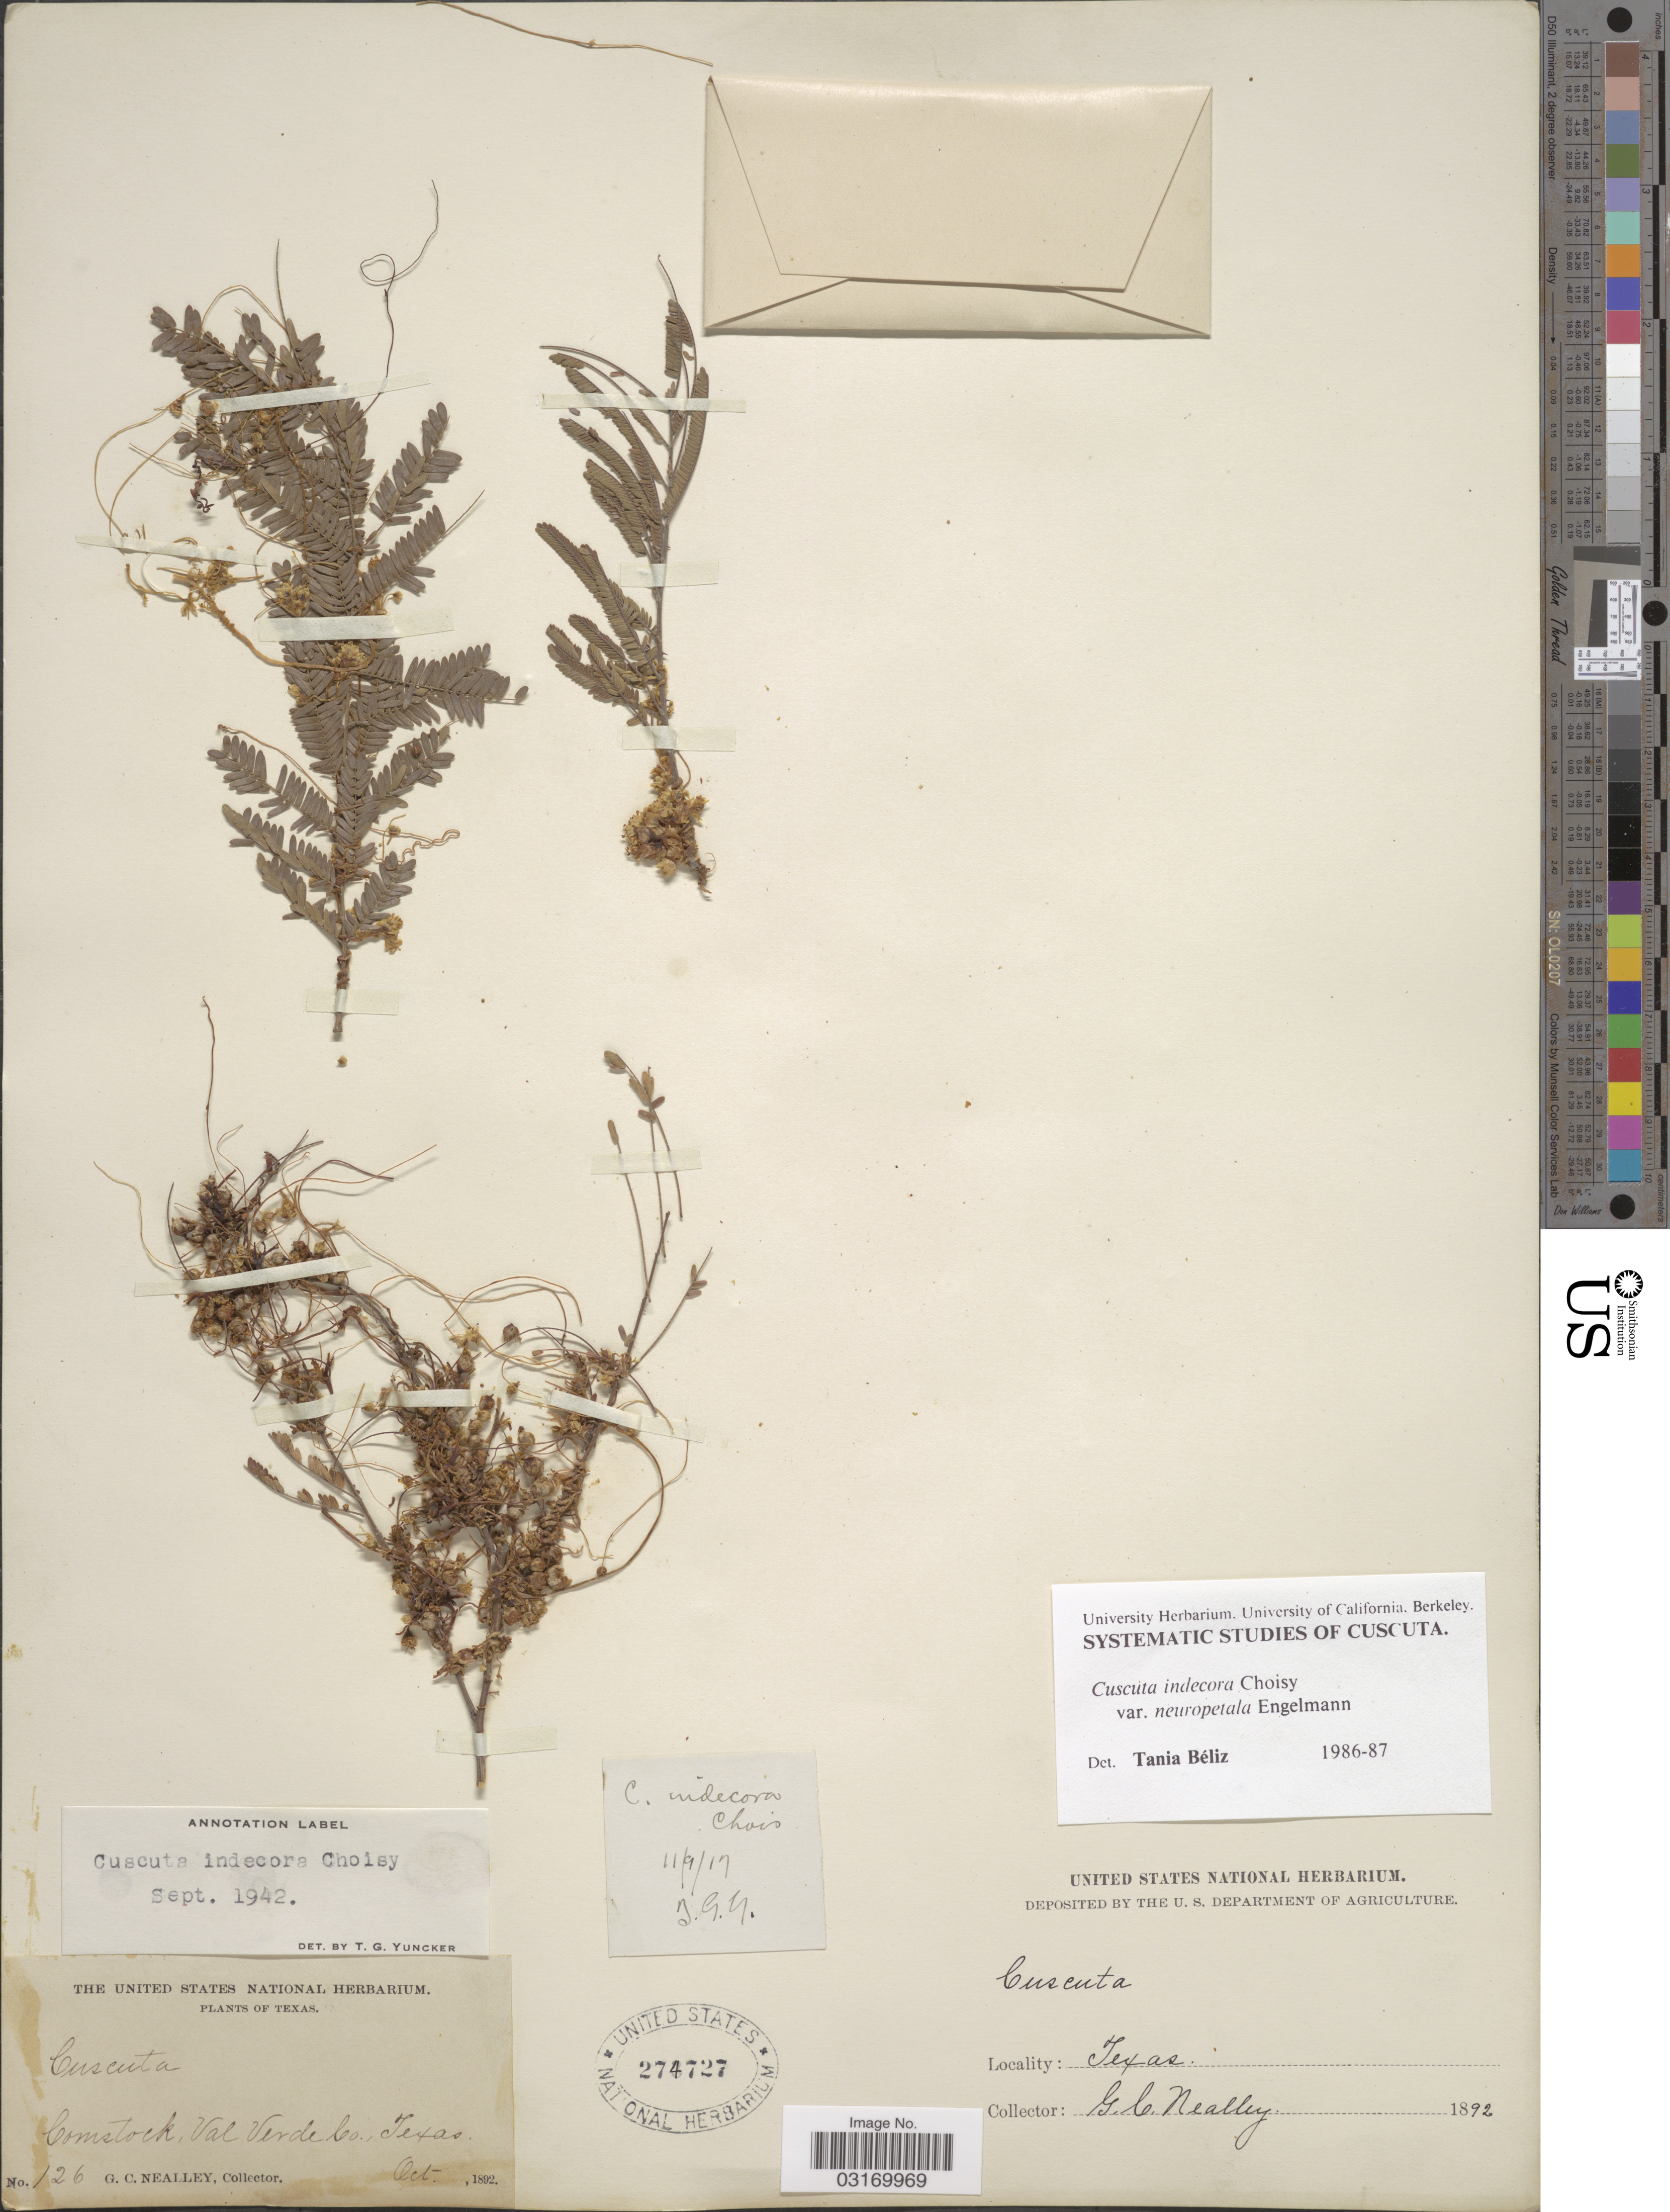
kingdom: Plantae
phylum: Tracheophyta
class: Magnoliopsida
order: Solanales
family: Convolvulaceae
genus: Cuscuta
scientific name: Cuscuta indecora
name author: Choisy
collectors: G. C. Nealley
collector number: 126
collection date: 1892-10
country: United States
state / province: Texas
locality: Comstock. Val Verde Co.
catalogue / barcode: US 274727